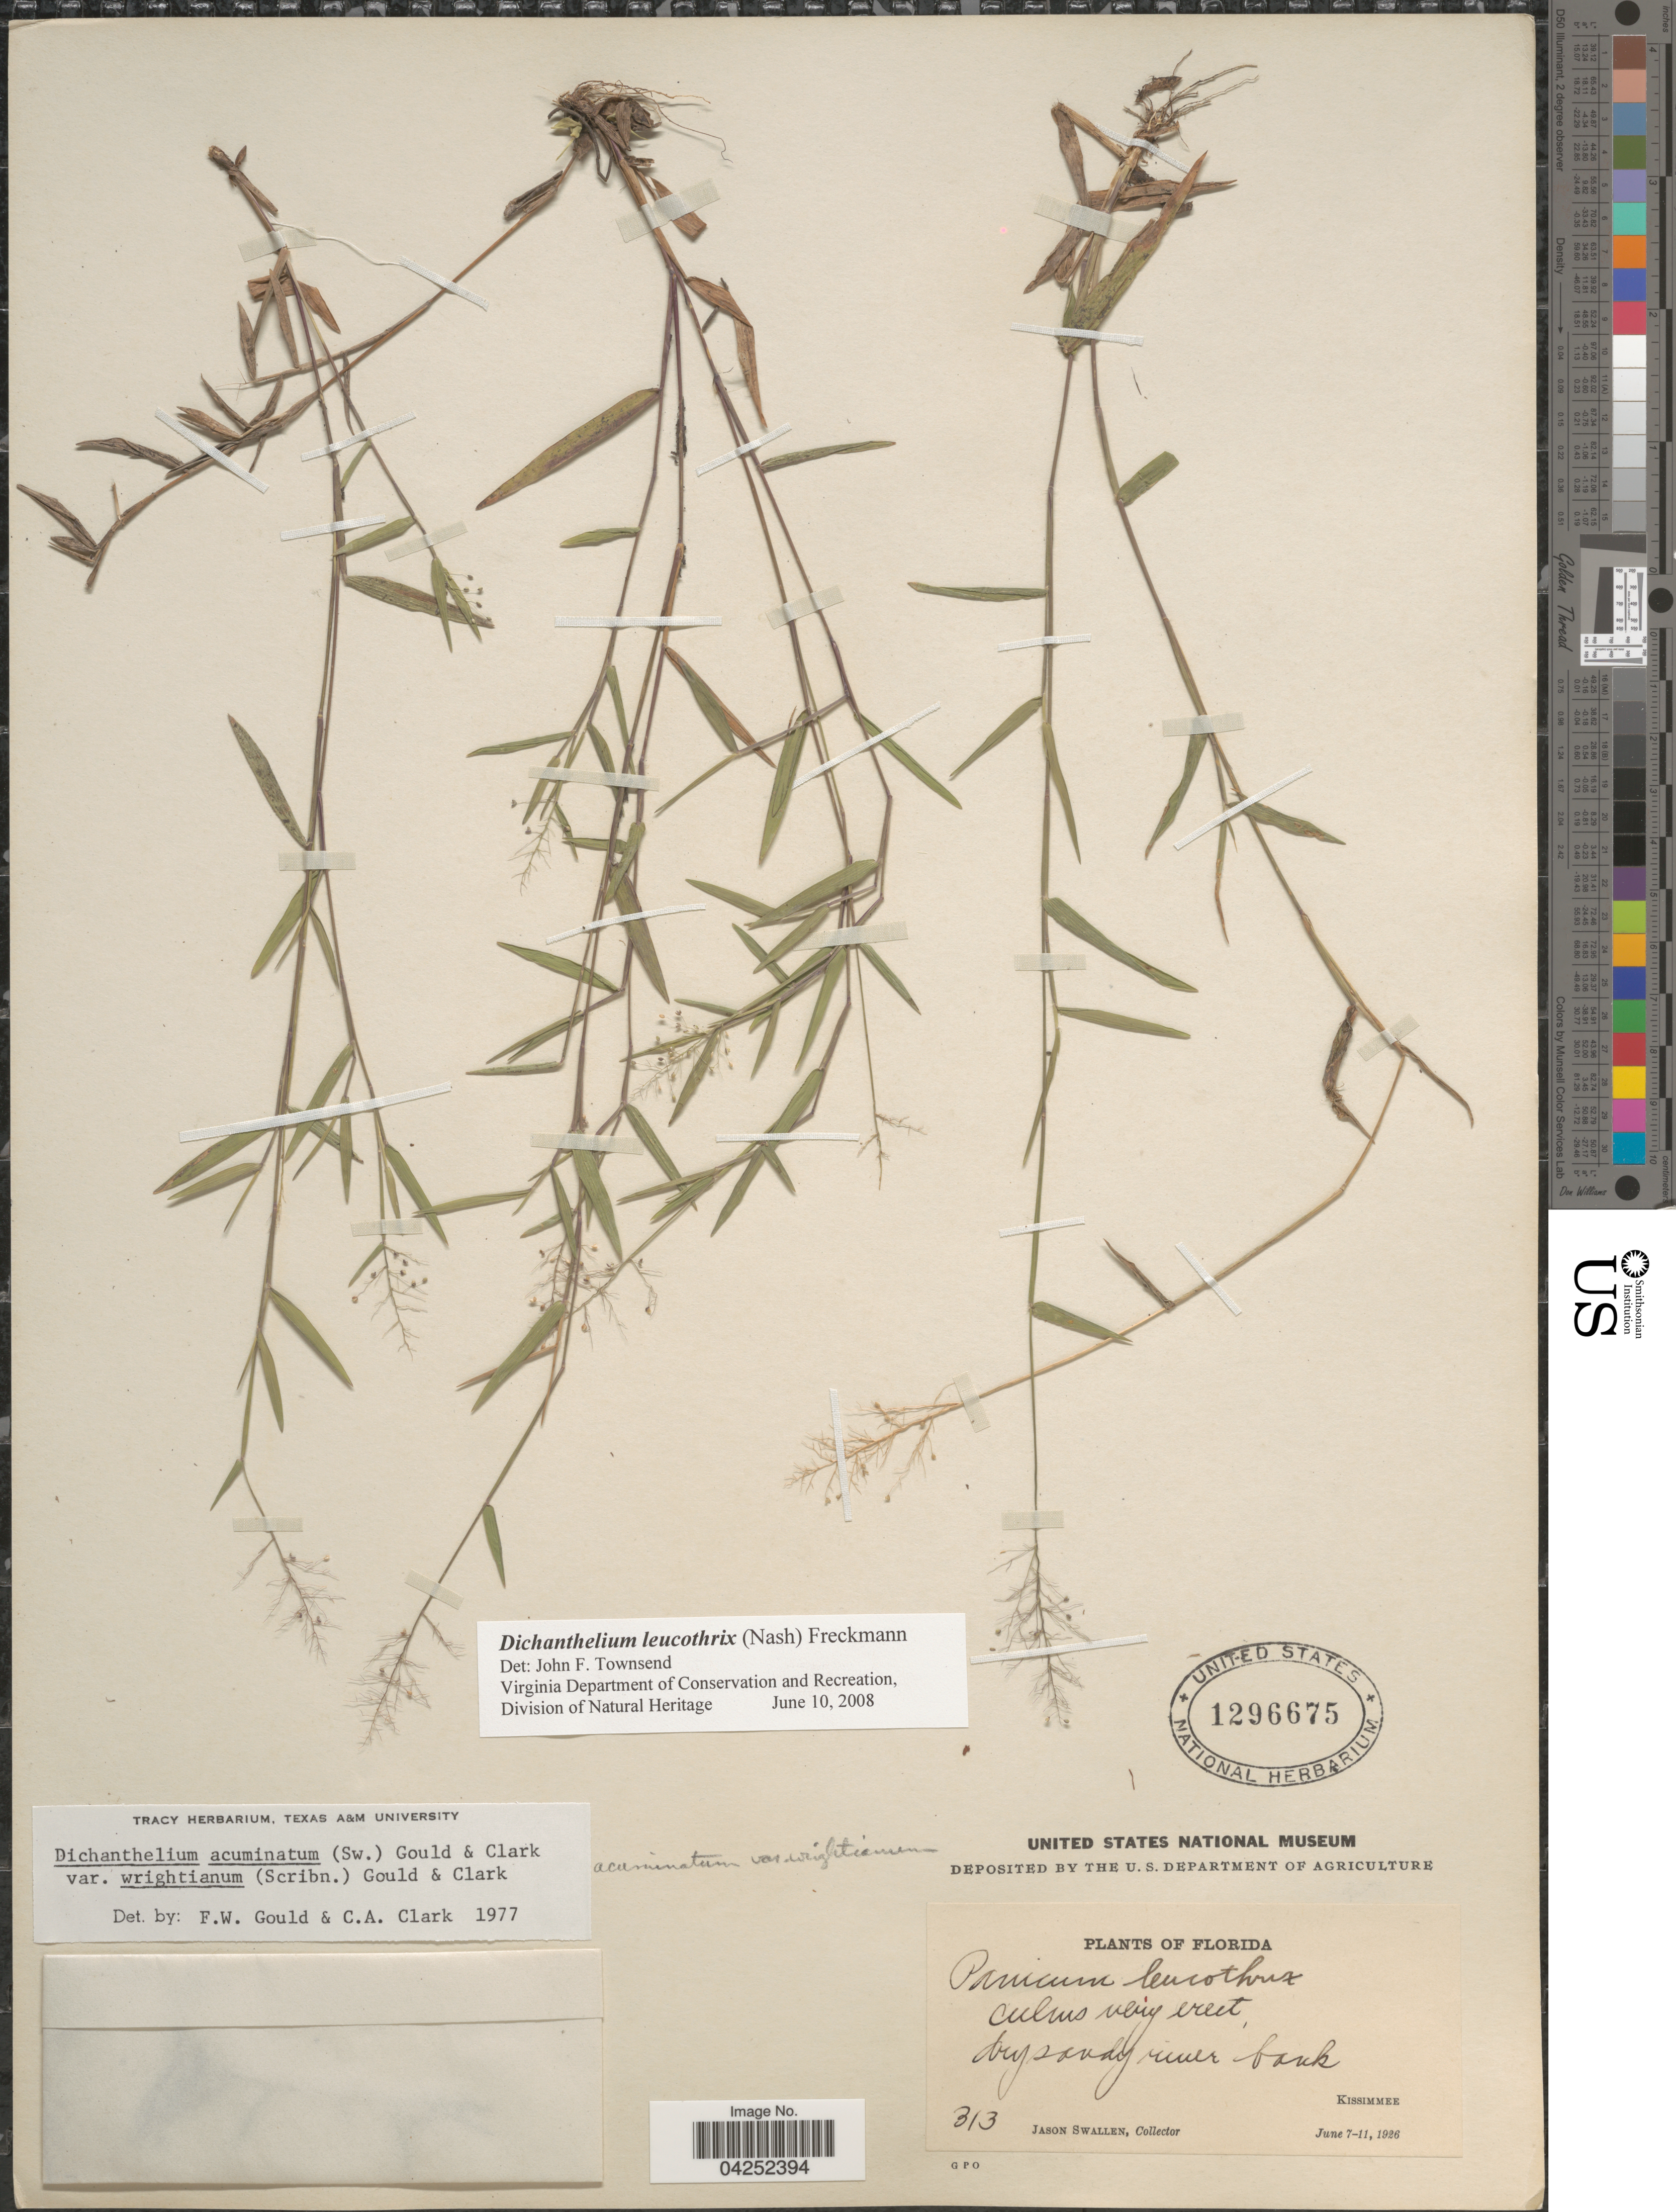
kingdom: Plantae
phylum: Tracheophyta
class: Liliopsida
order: Poales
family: Poaceae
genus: Dichanthelium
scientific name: Dichanthelium acuminatum var. longiligulatum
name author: (Nash) Gould & C.A. Clark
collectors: J. R. Swallen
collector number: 313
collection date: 1926-06-07/1926-06-11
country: United States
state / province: Florida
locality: Kissimmee.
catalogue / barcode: US 1296675